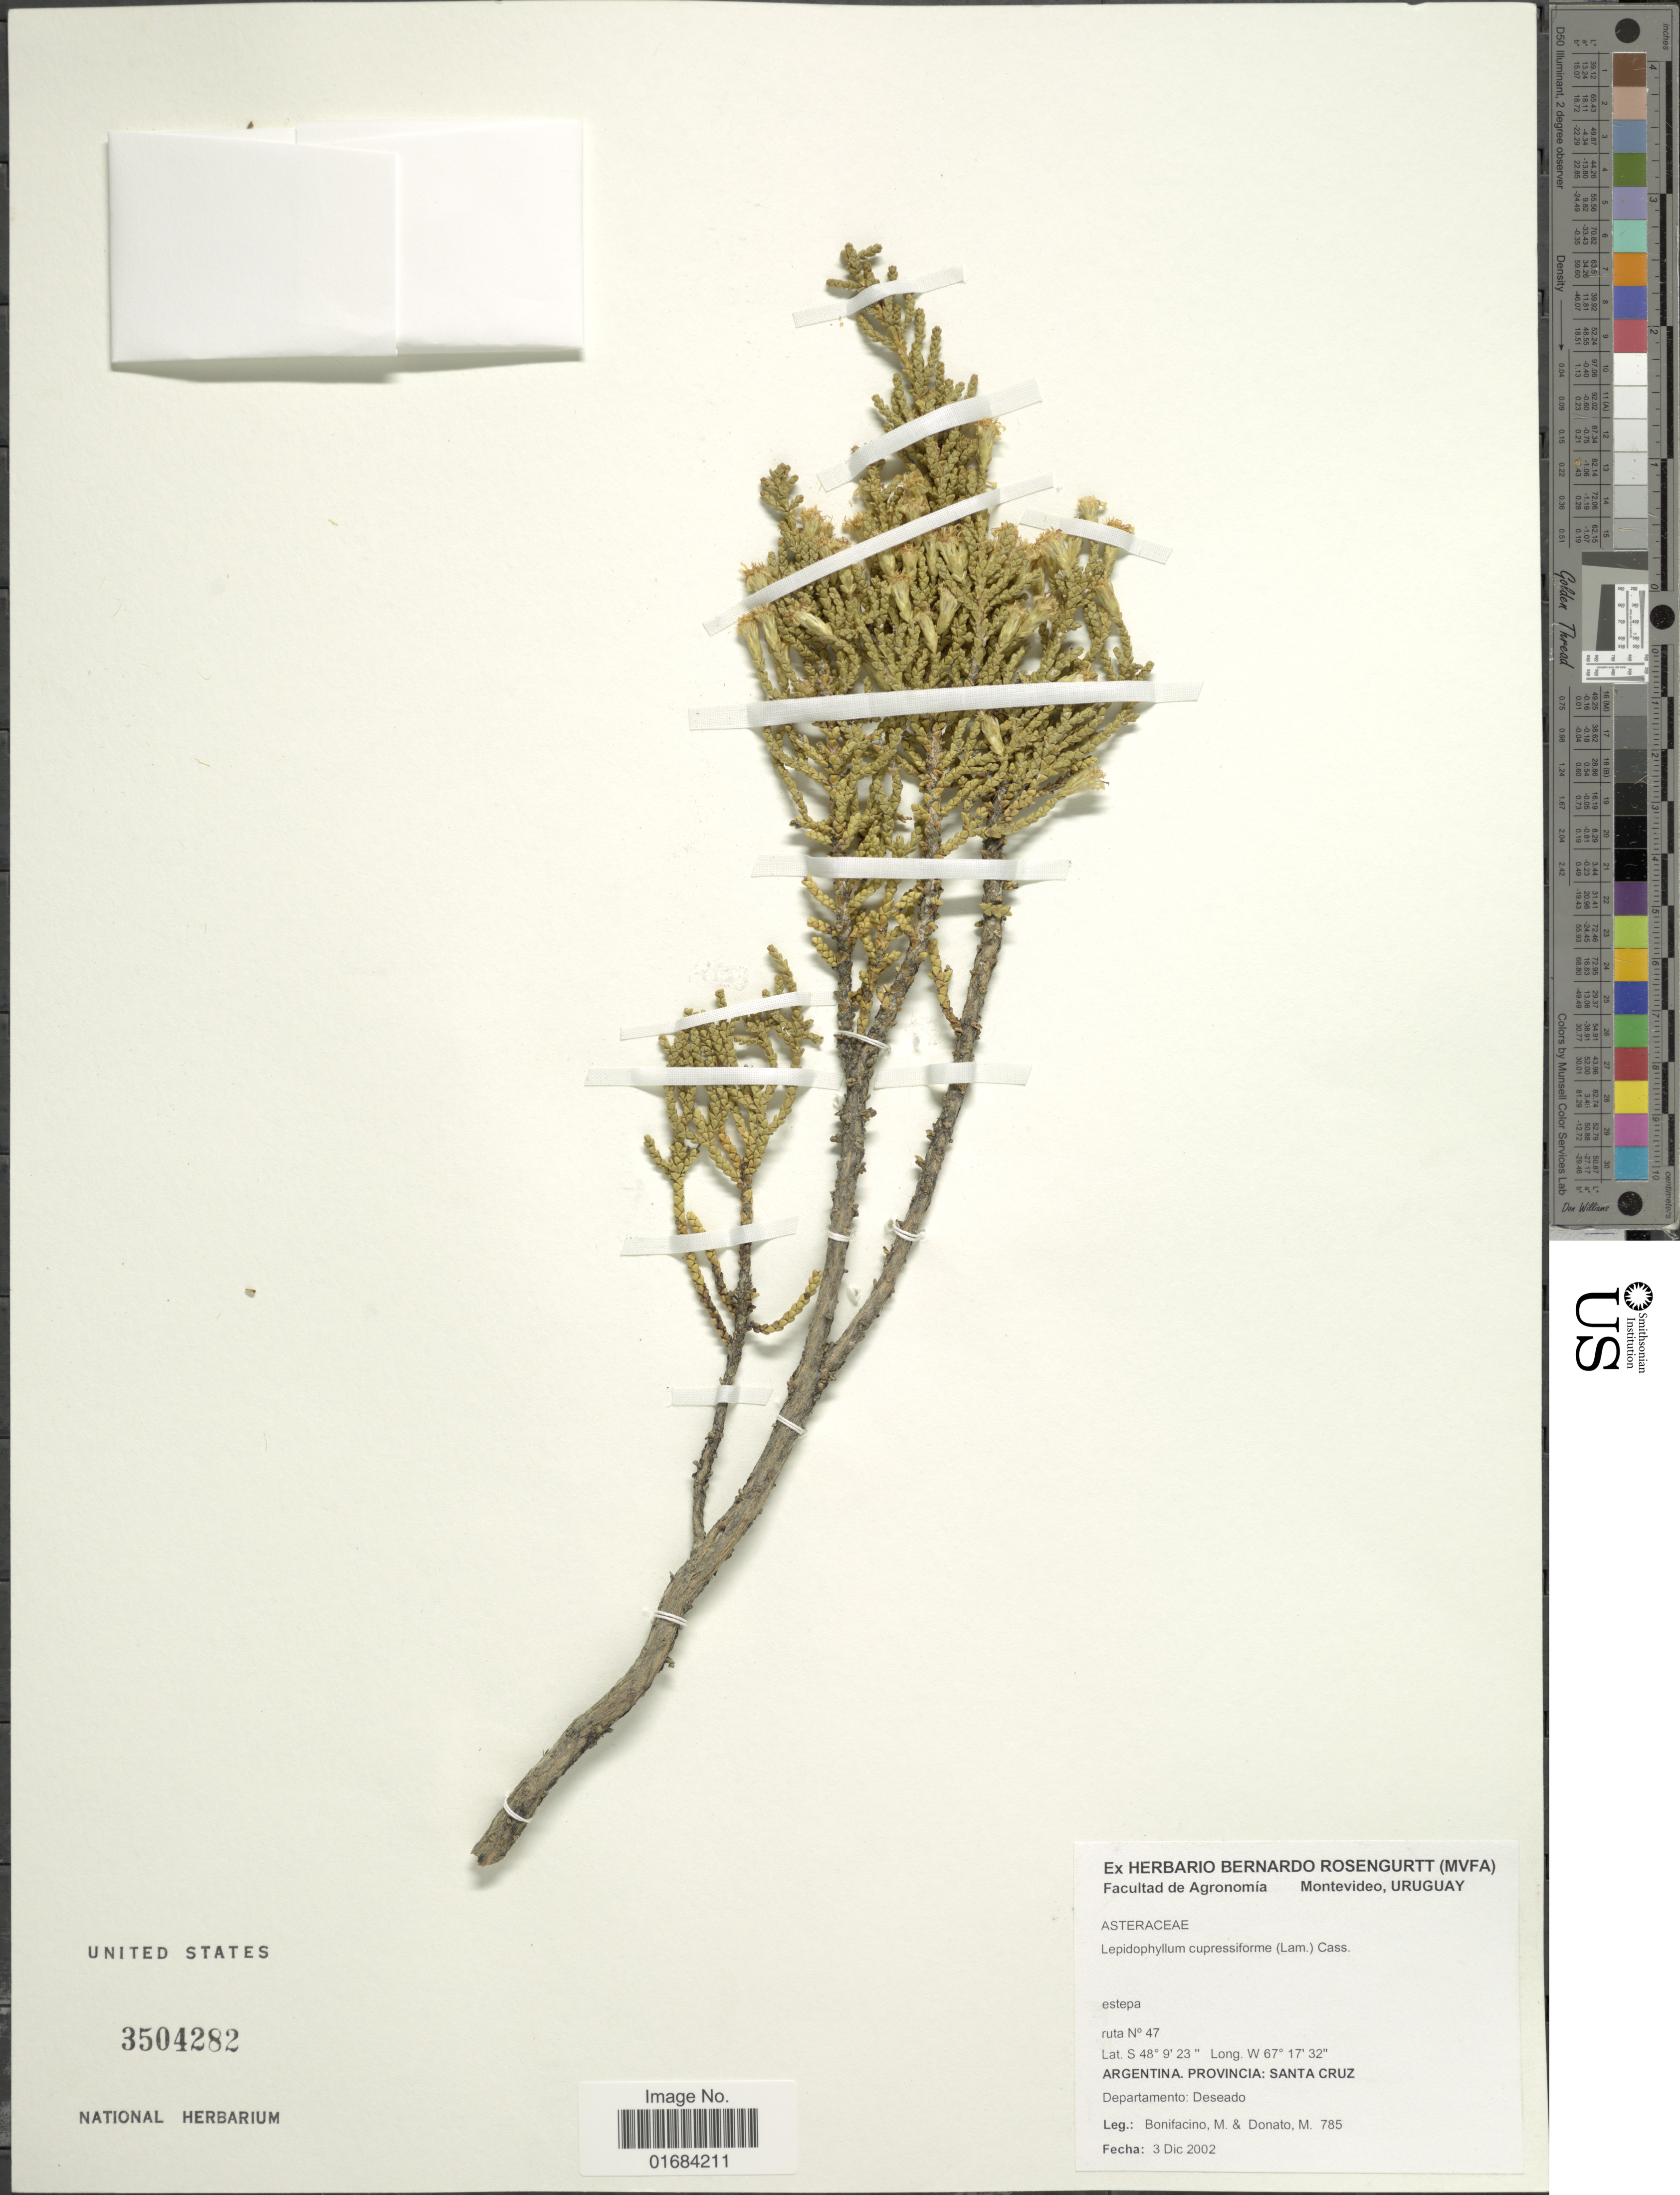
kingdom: Plantae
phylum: Tracheophyta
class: Magnoliopsida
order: Asterales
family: Asteraceae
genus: Lepidophyllum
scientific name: Lepidophyllum cupressiforme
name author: (Lam.) Cass.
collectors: M. Bonifacino & M. Donato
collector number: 0785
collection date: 2002-12-03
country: Argentina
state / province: Santa Cruz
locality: Departamento: Deseado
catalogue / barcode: US 3504282